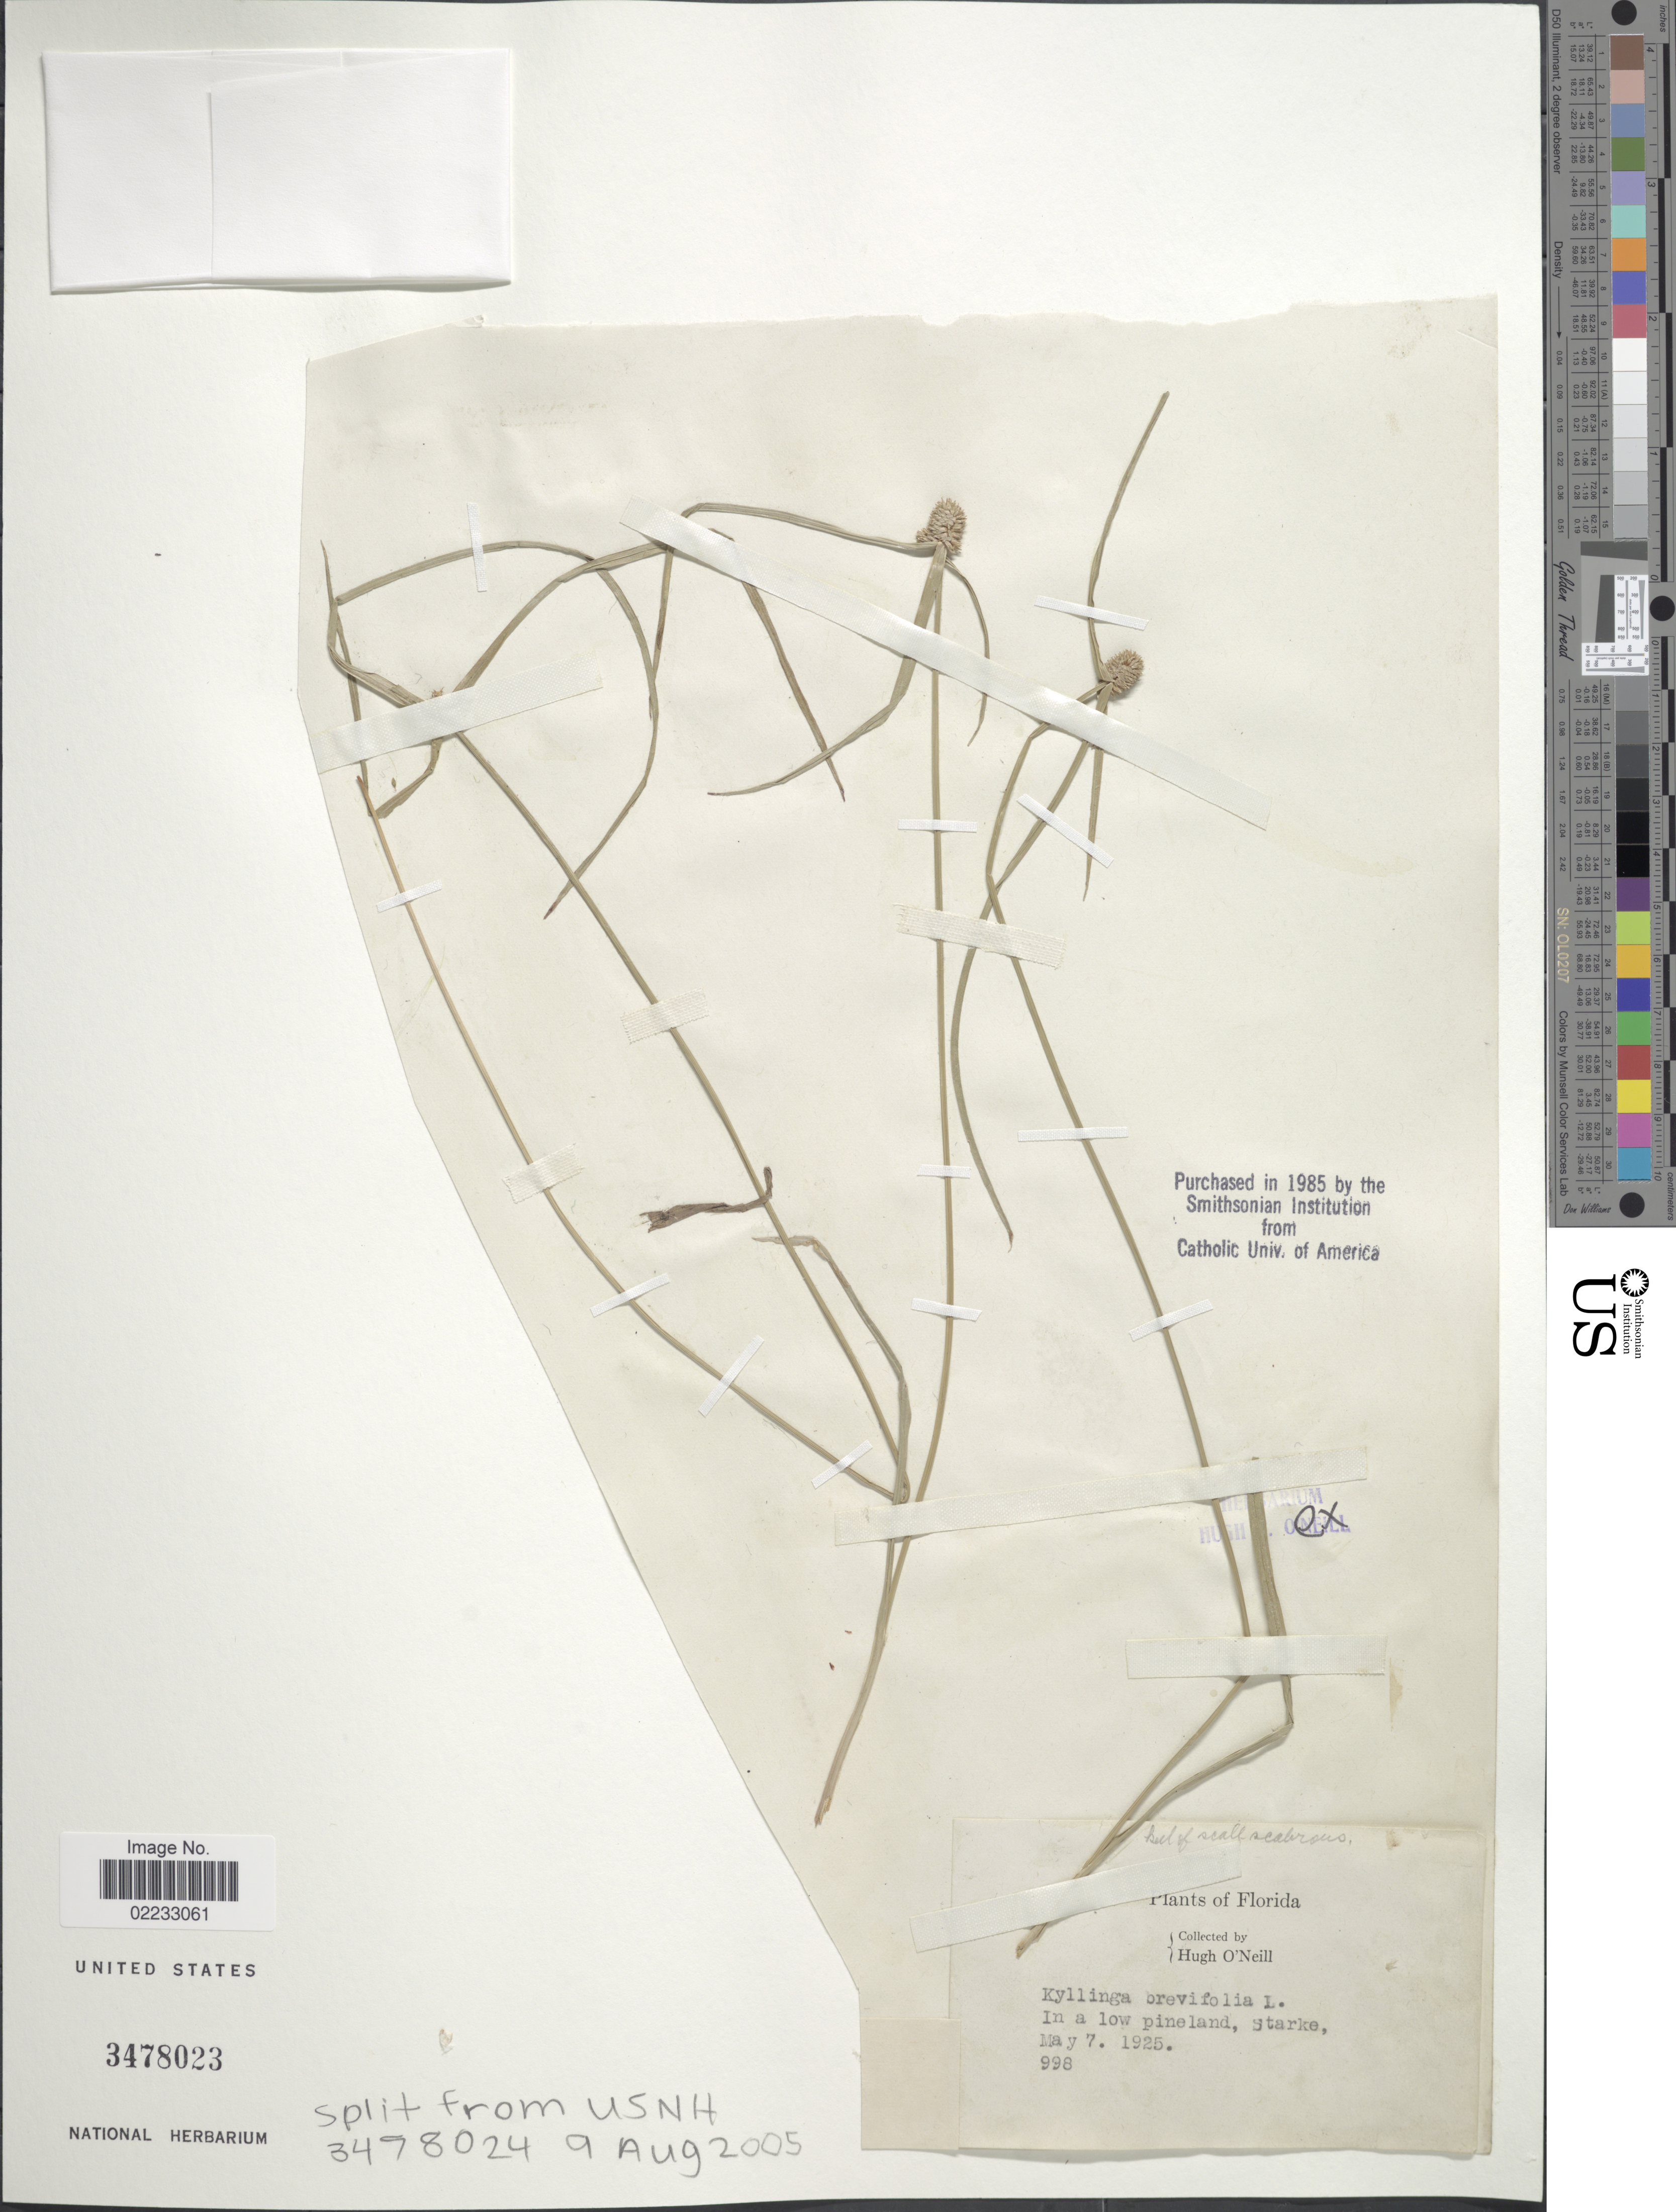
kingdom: Plantae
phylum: Tracheophyta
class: Liliopsida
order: Poales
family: Cyperaceae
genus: Cyperus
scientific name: Cyperus brevifolius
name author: (Rottb.) Hassk.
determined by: Strong, M. T., (US), Smithsonian Institution - National Museum of Natural History (UNITED STATES)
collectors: H. O'Neill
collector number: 998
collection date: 1925-05-07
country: United States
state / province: Florida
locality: Starke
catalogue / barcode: US 3478023